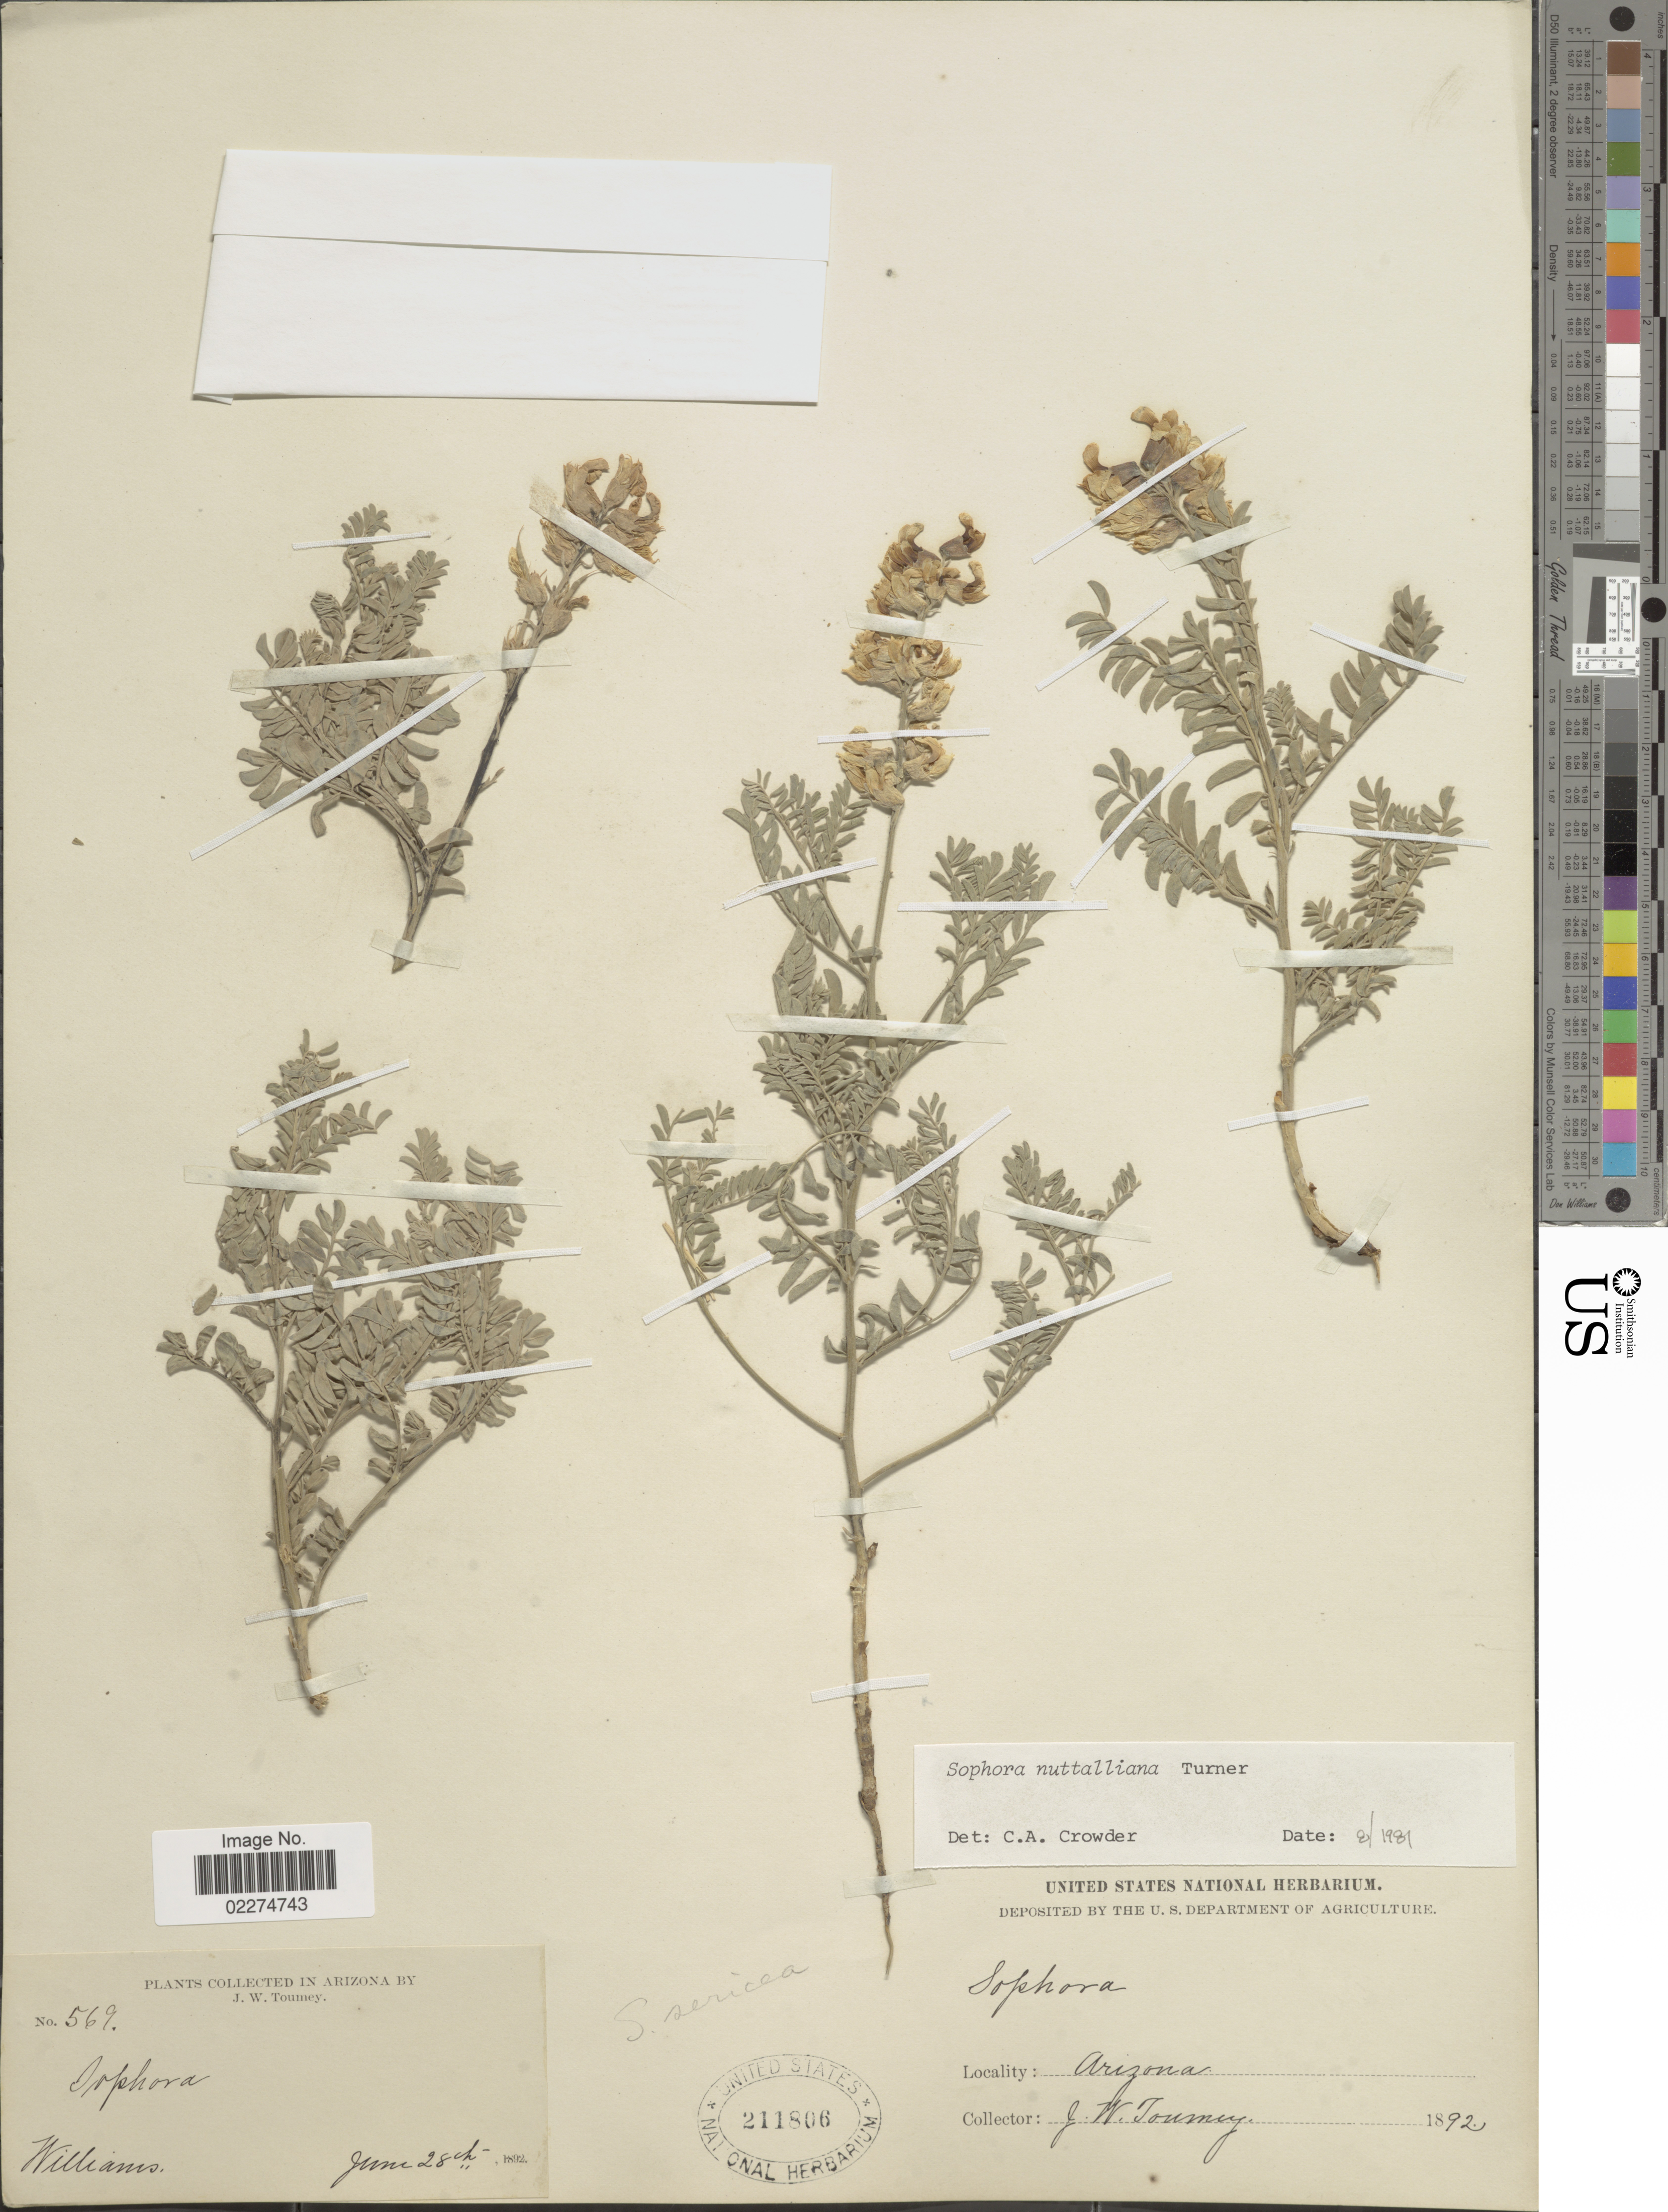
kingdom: Plantae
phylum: Tracheophyta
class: Magnoliopsida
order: Fabales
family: Fabaceae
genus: Sophora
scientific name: Sophora nuttalliana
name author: B.L. Turner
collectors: J. W. Toumey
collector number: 569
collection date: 1892-06-28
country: United States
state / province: Arizona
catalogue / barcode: US 211806